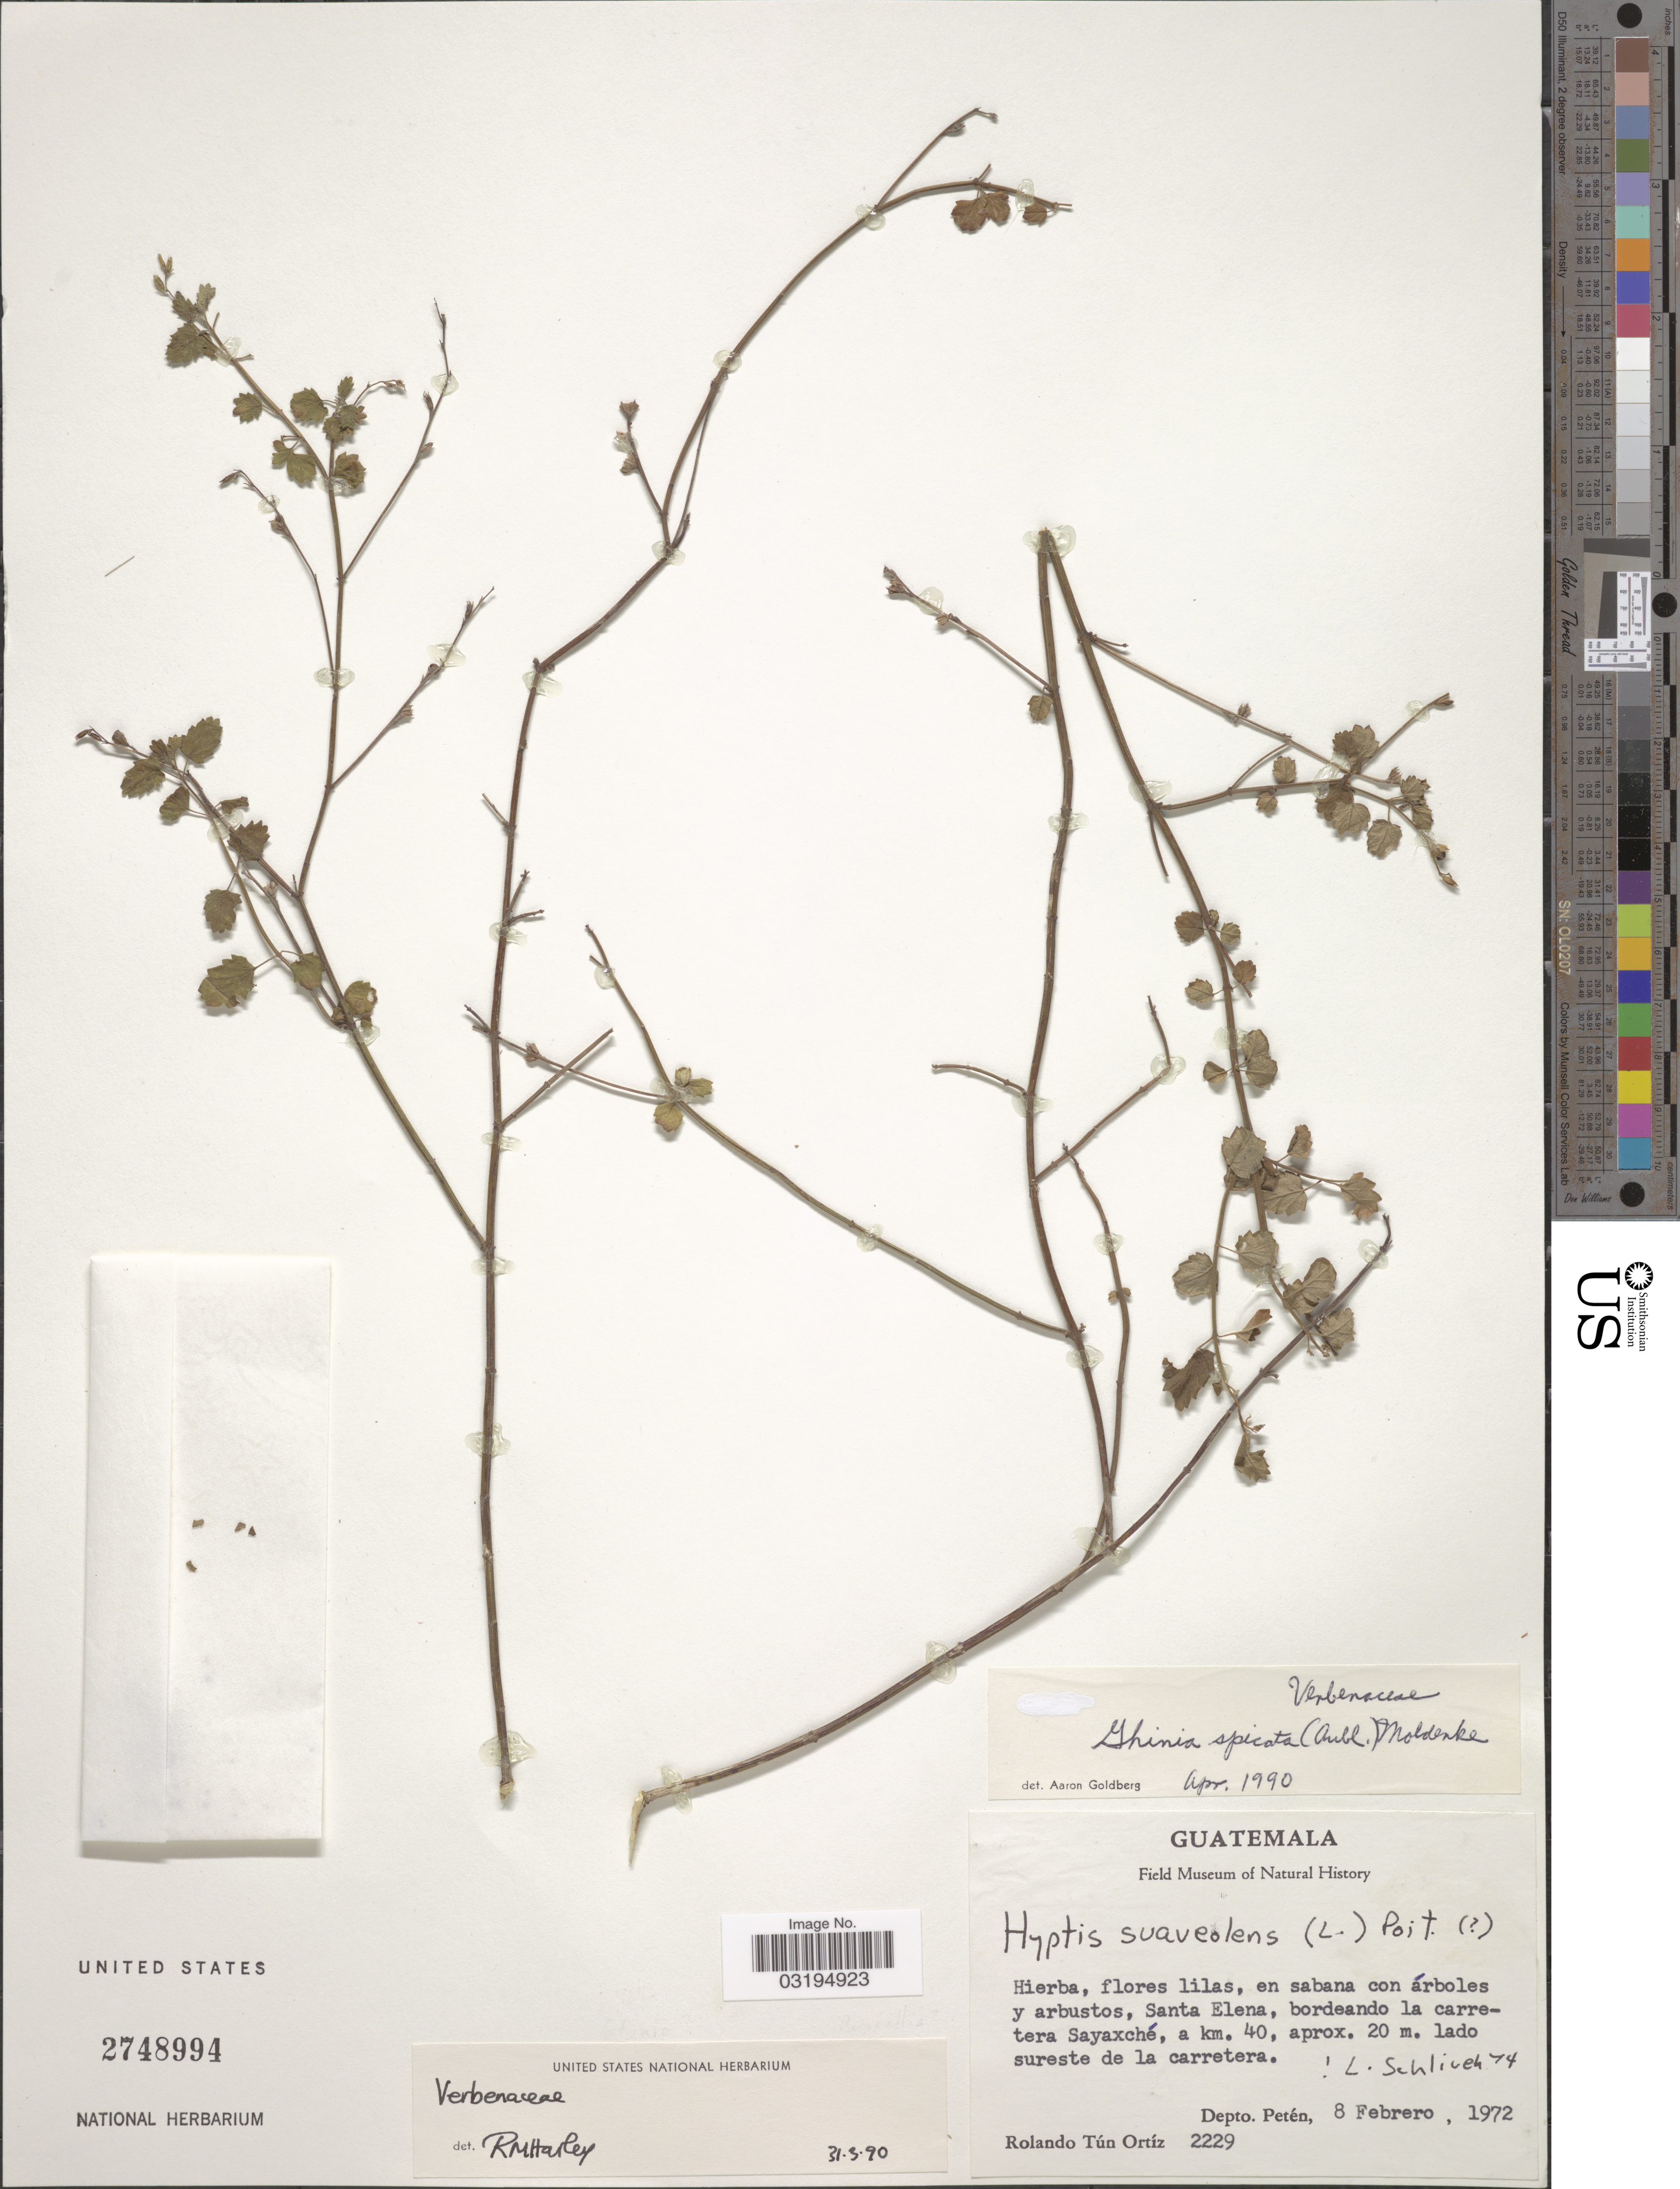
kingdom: Plantae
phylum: Tracheophyta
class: Magnoliopsida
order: Lamiales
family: Verbenaceae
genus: Tamonea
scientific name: Tamonea spicata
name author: Aubl.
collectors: R. T. Ortíz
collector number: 2229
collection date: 1972-02-08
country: Guatemala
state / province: El Petén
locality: Santa Elena, bordeando la carretera Sayaxché, a km. 40, aprox. 20 m. lado sureste de la carretera. Depto. Petén.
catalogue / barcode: US 2748994